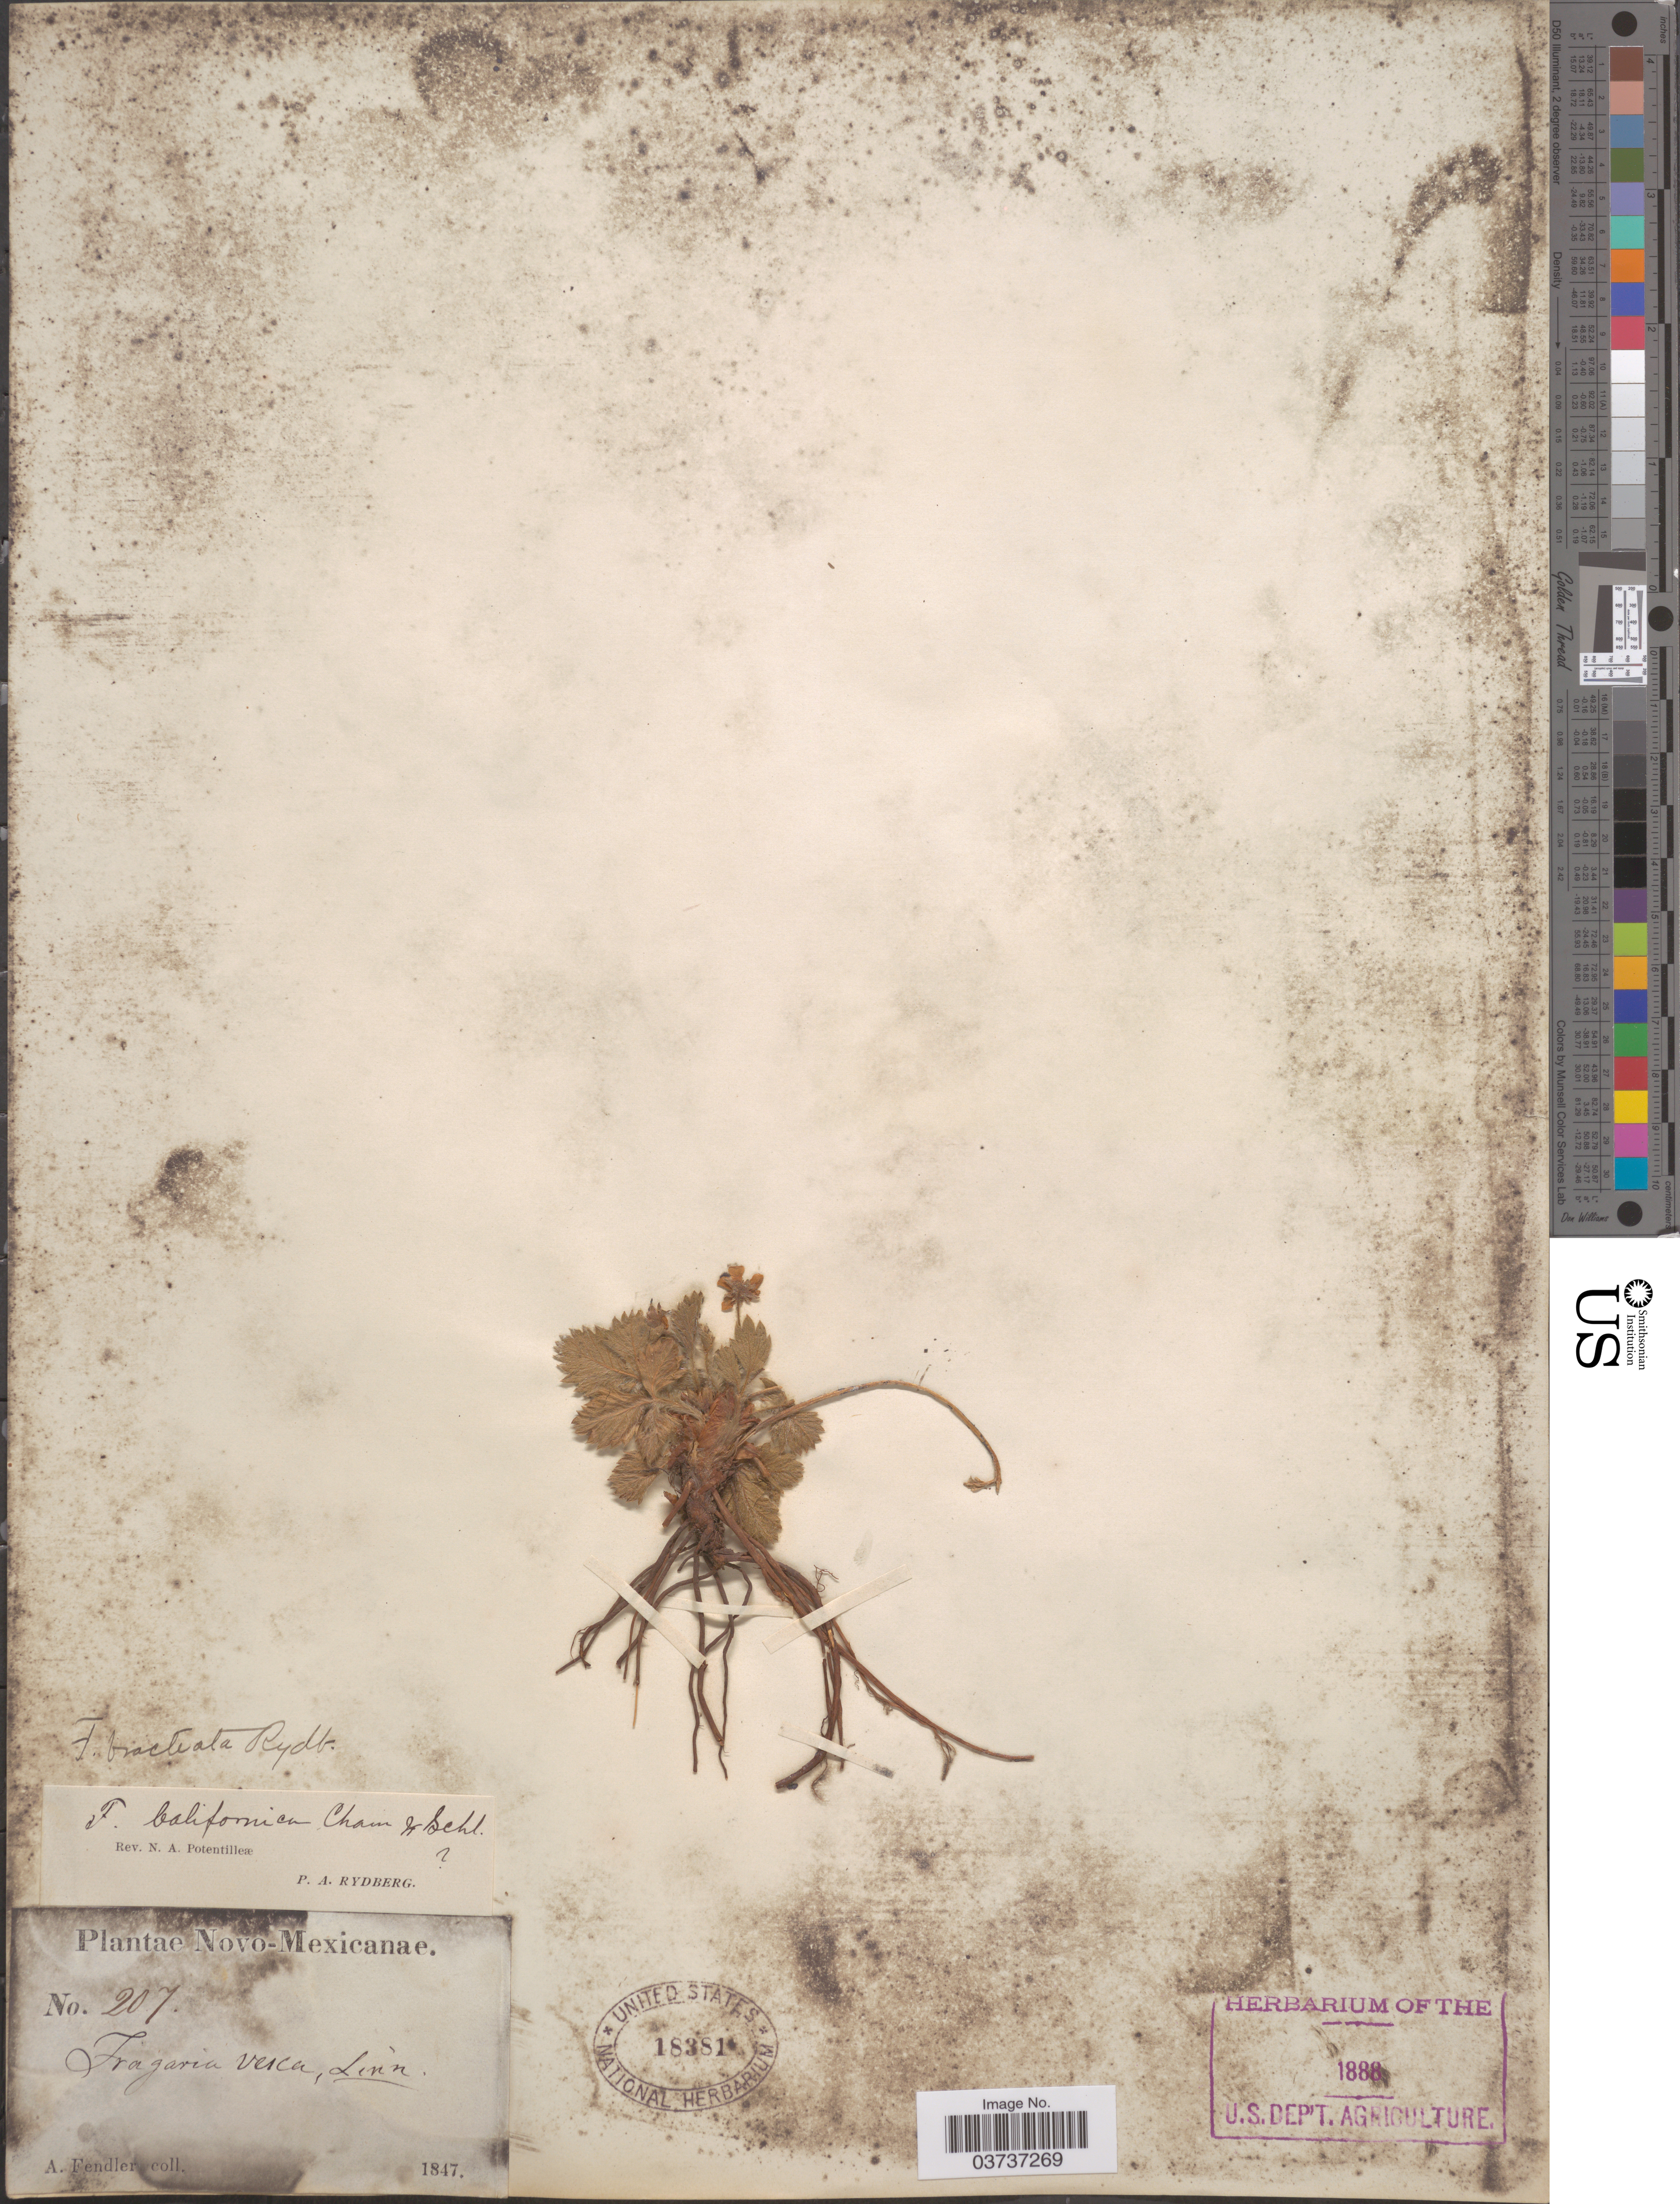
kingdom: Plantae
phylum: Tracheophyta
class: Magnoliopsida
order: Rosales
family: Rosaceae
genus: Fragaria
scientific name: Fragaria vesca var. bracteata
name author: (A. Heller) R.J. Davis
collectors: A. Fendler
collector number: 207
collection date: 1847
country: United States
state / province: New Mexico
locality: Novo-Mexicanae.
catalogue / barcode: US 18381